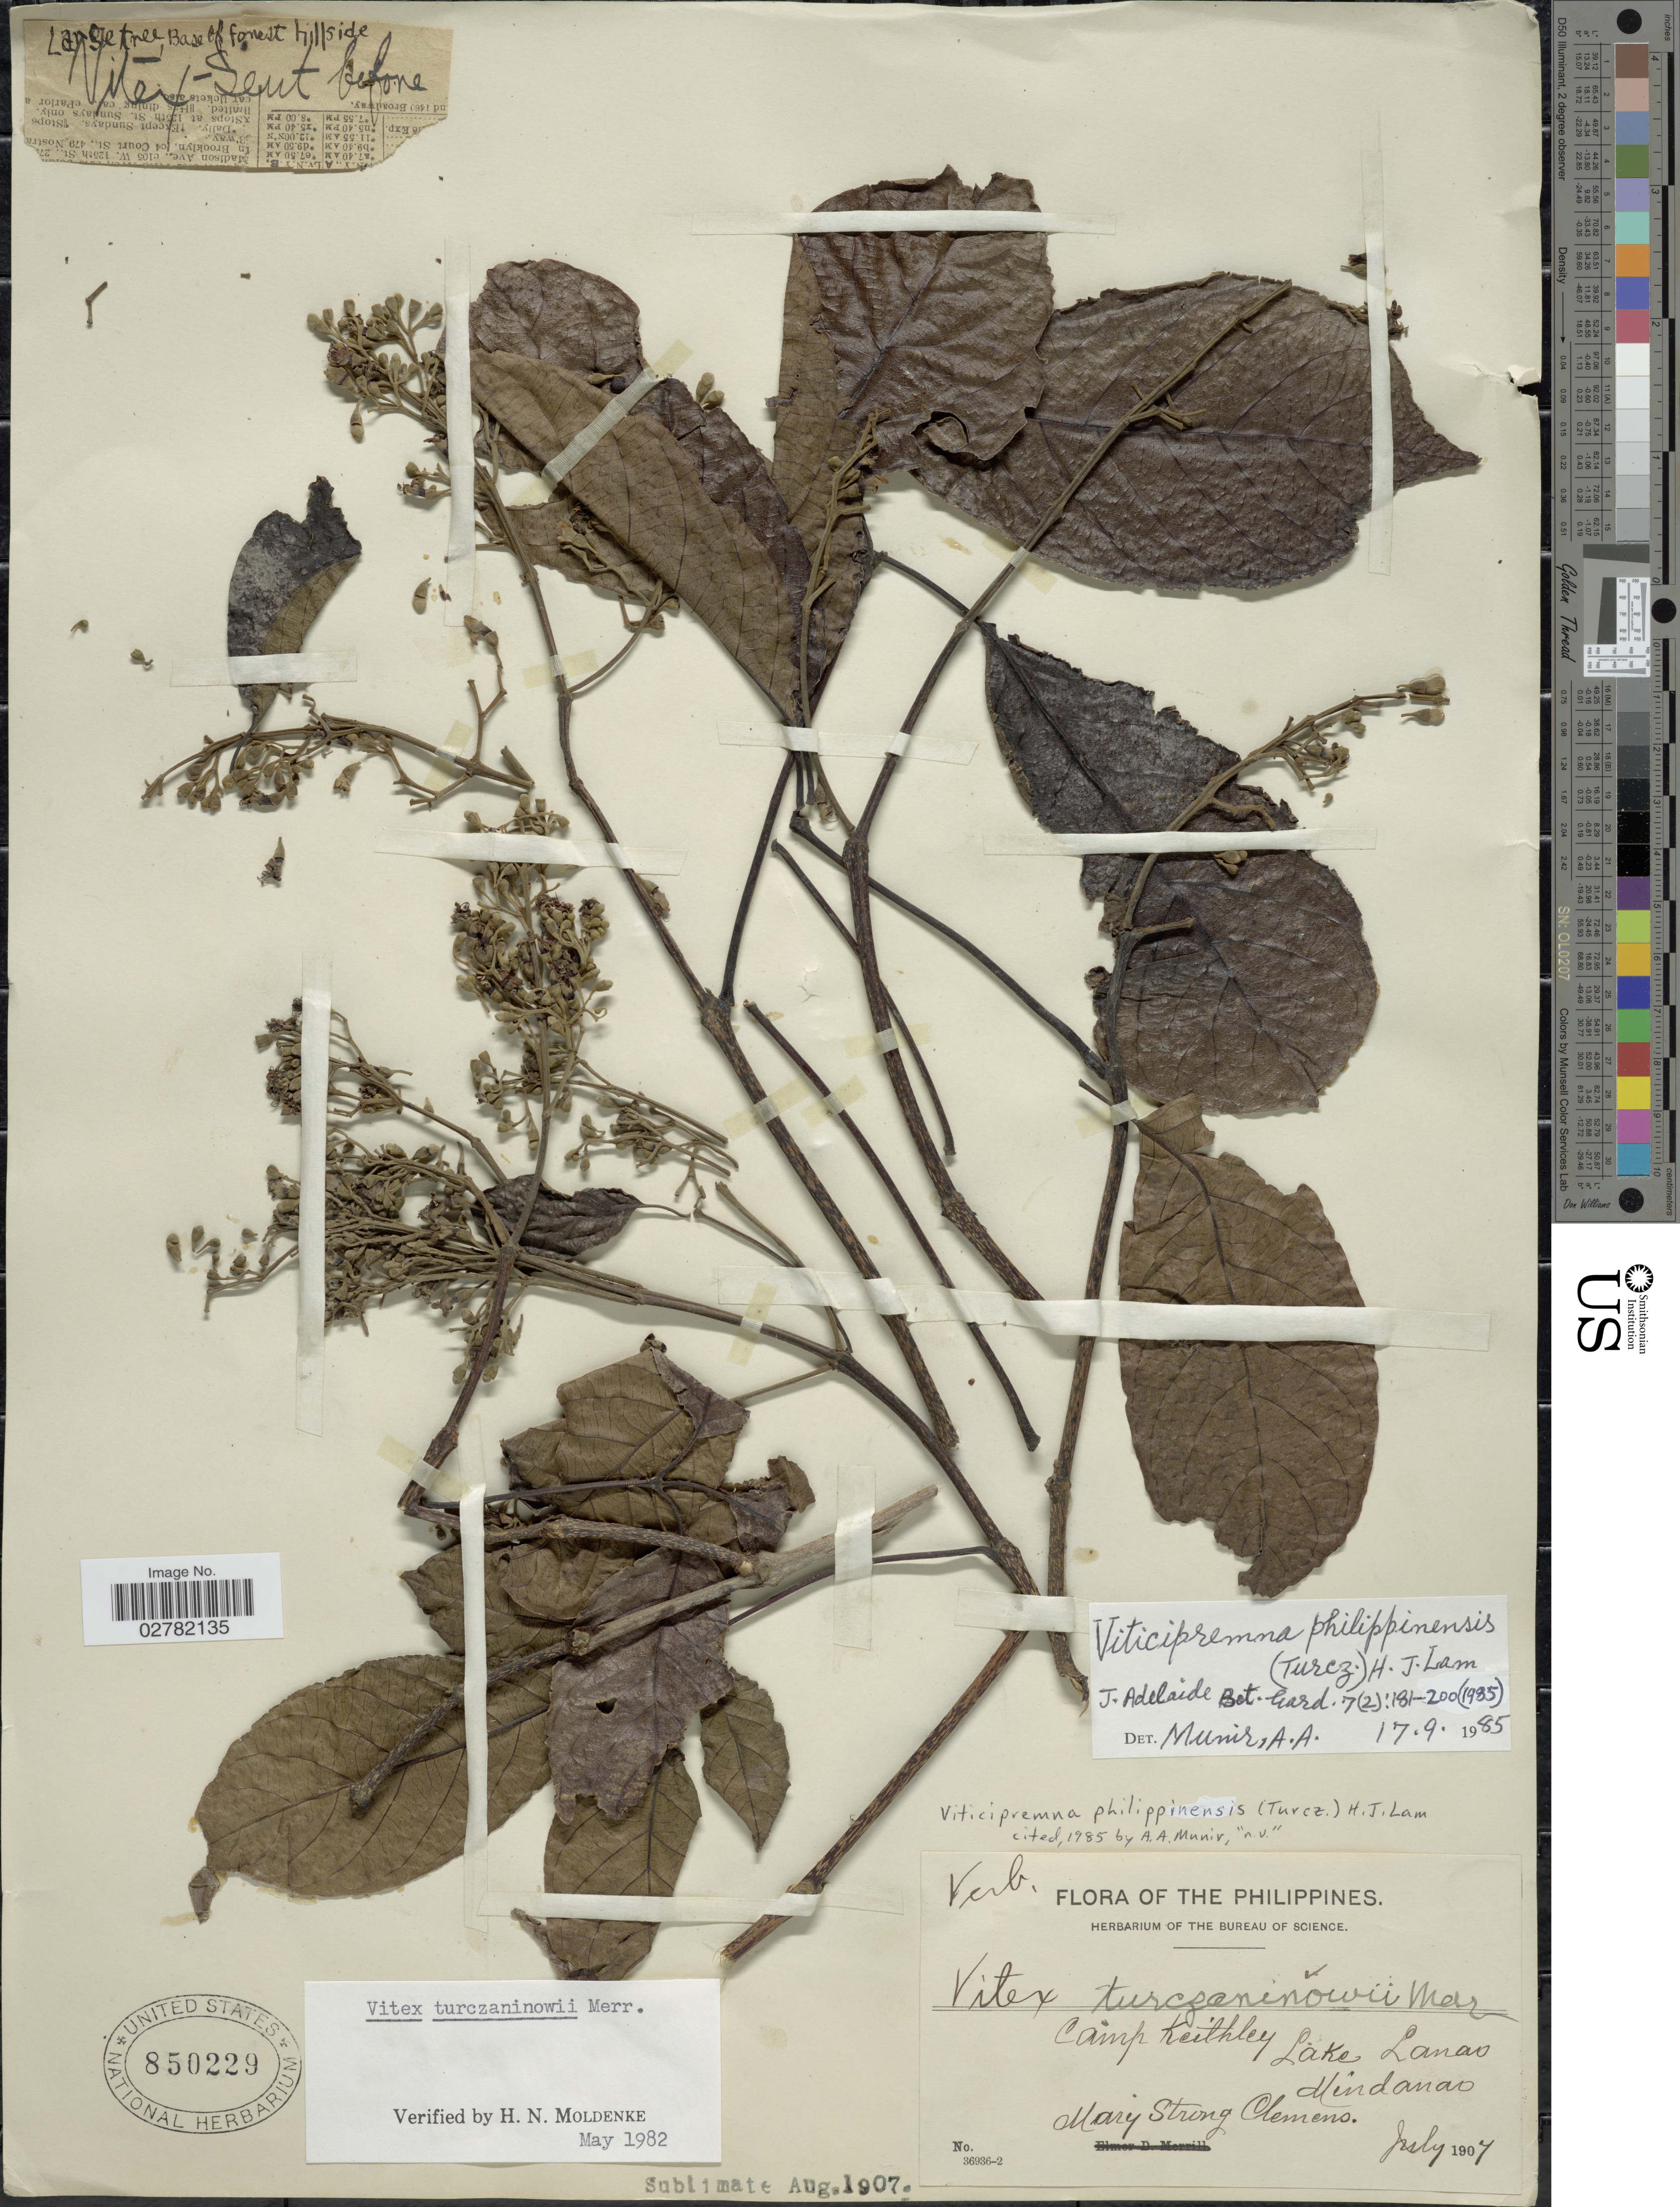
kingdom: Plantae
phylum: Tracheophyta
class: Magnoliopsida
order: Lamiales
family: Lamiaceae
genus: Viticipremna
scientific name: Viticipremna philippinensis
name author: (Turcz.) H.J. Lam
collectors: M. S. Clemens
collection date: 1907-07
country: Philippines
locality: Camp Keithley, Lake Lanao, Mindanao.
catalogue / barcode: US 850229